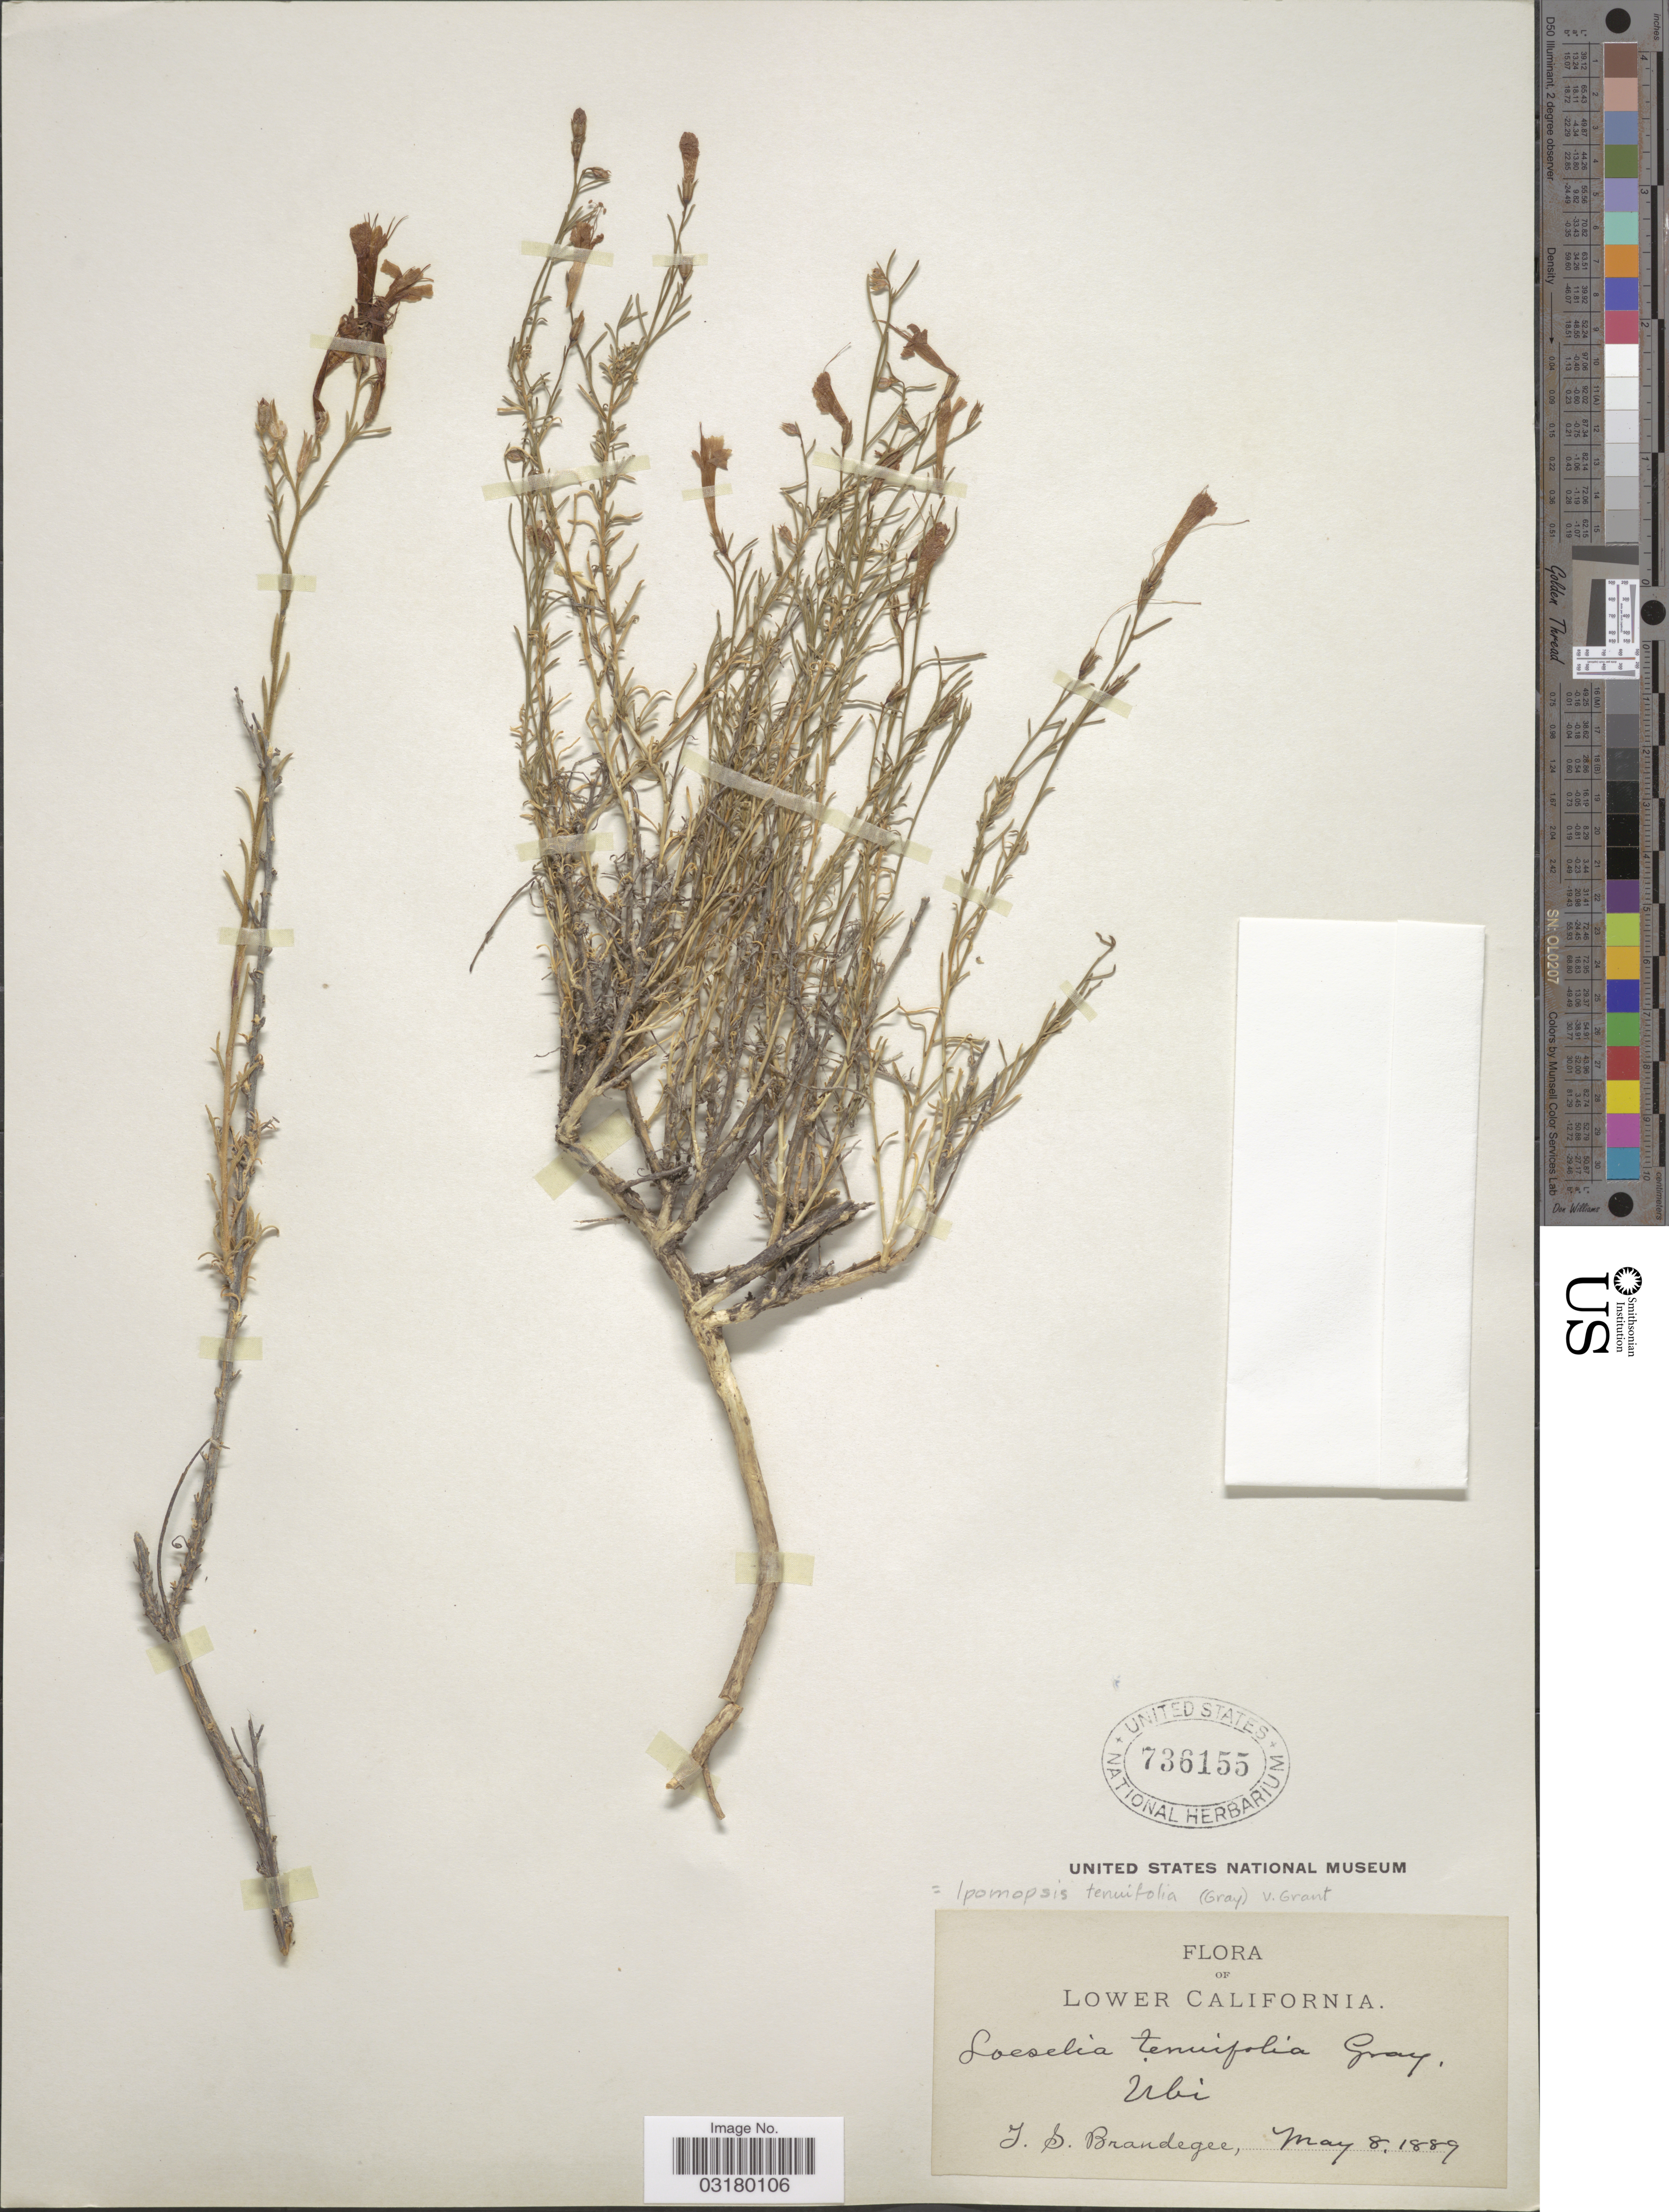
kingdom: Plantae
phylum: Tracheophyta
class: Magnoliopsida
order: Ericales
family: Polemoniaceae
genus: Ipomopsis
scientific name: Ipomopsis tenuifolia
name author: (A. Gray) V.E. Grant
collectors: T. S. Brandegee (herbarium)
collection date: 1889-05-08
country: Mexico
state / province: Baja California Norte / Baja California Sur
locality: Lower California. Ubi.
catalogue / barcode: US 736155